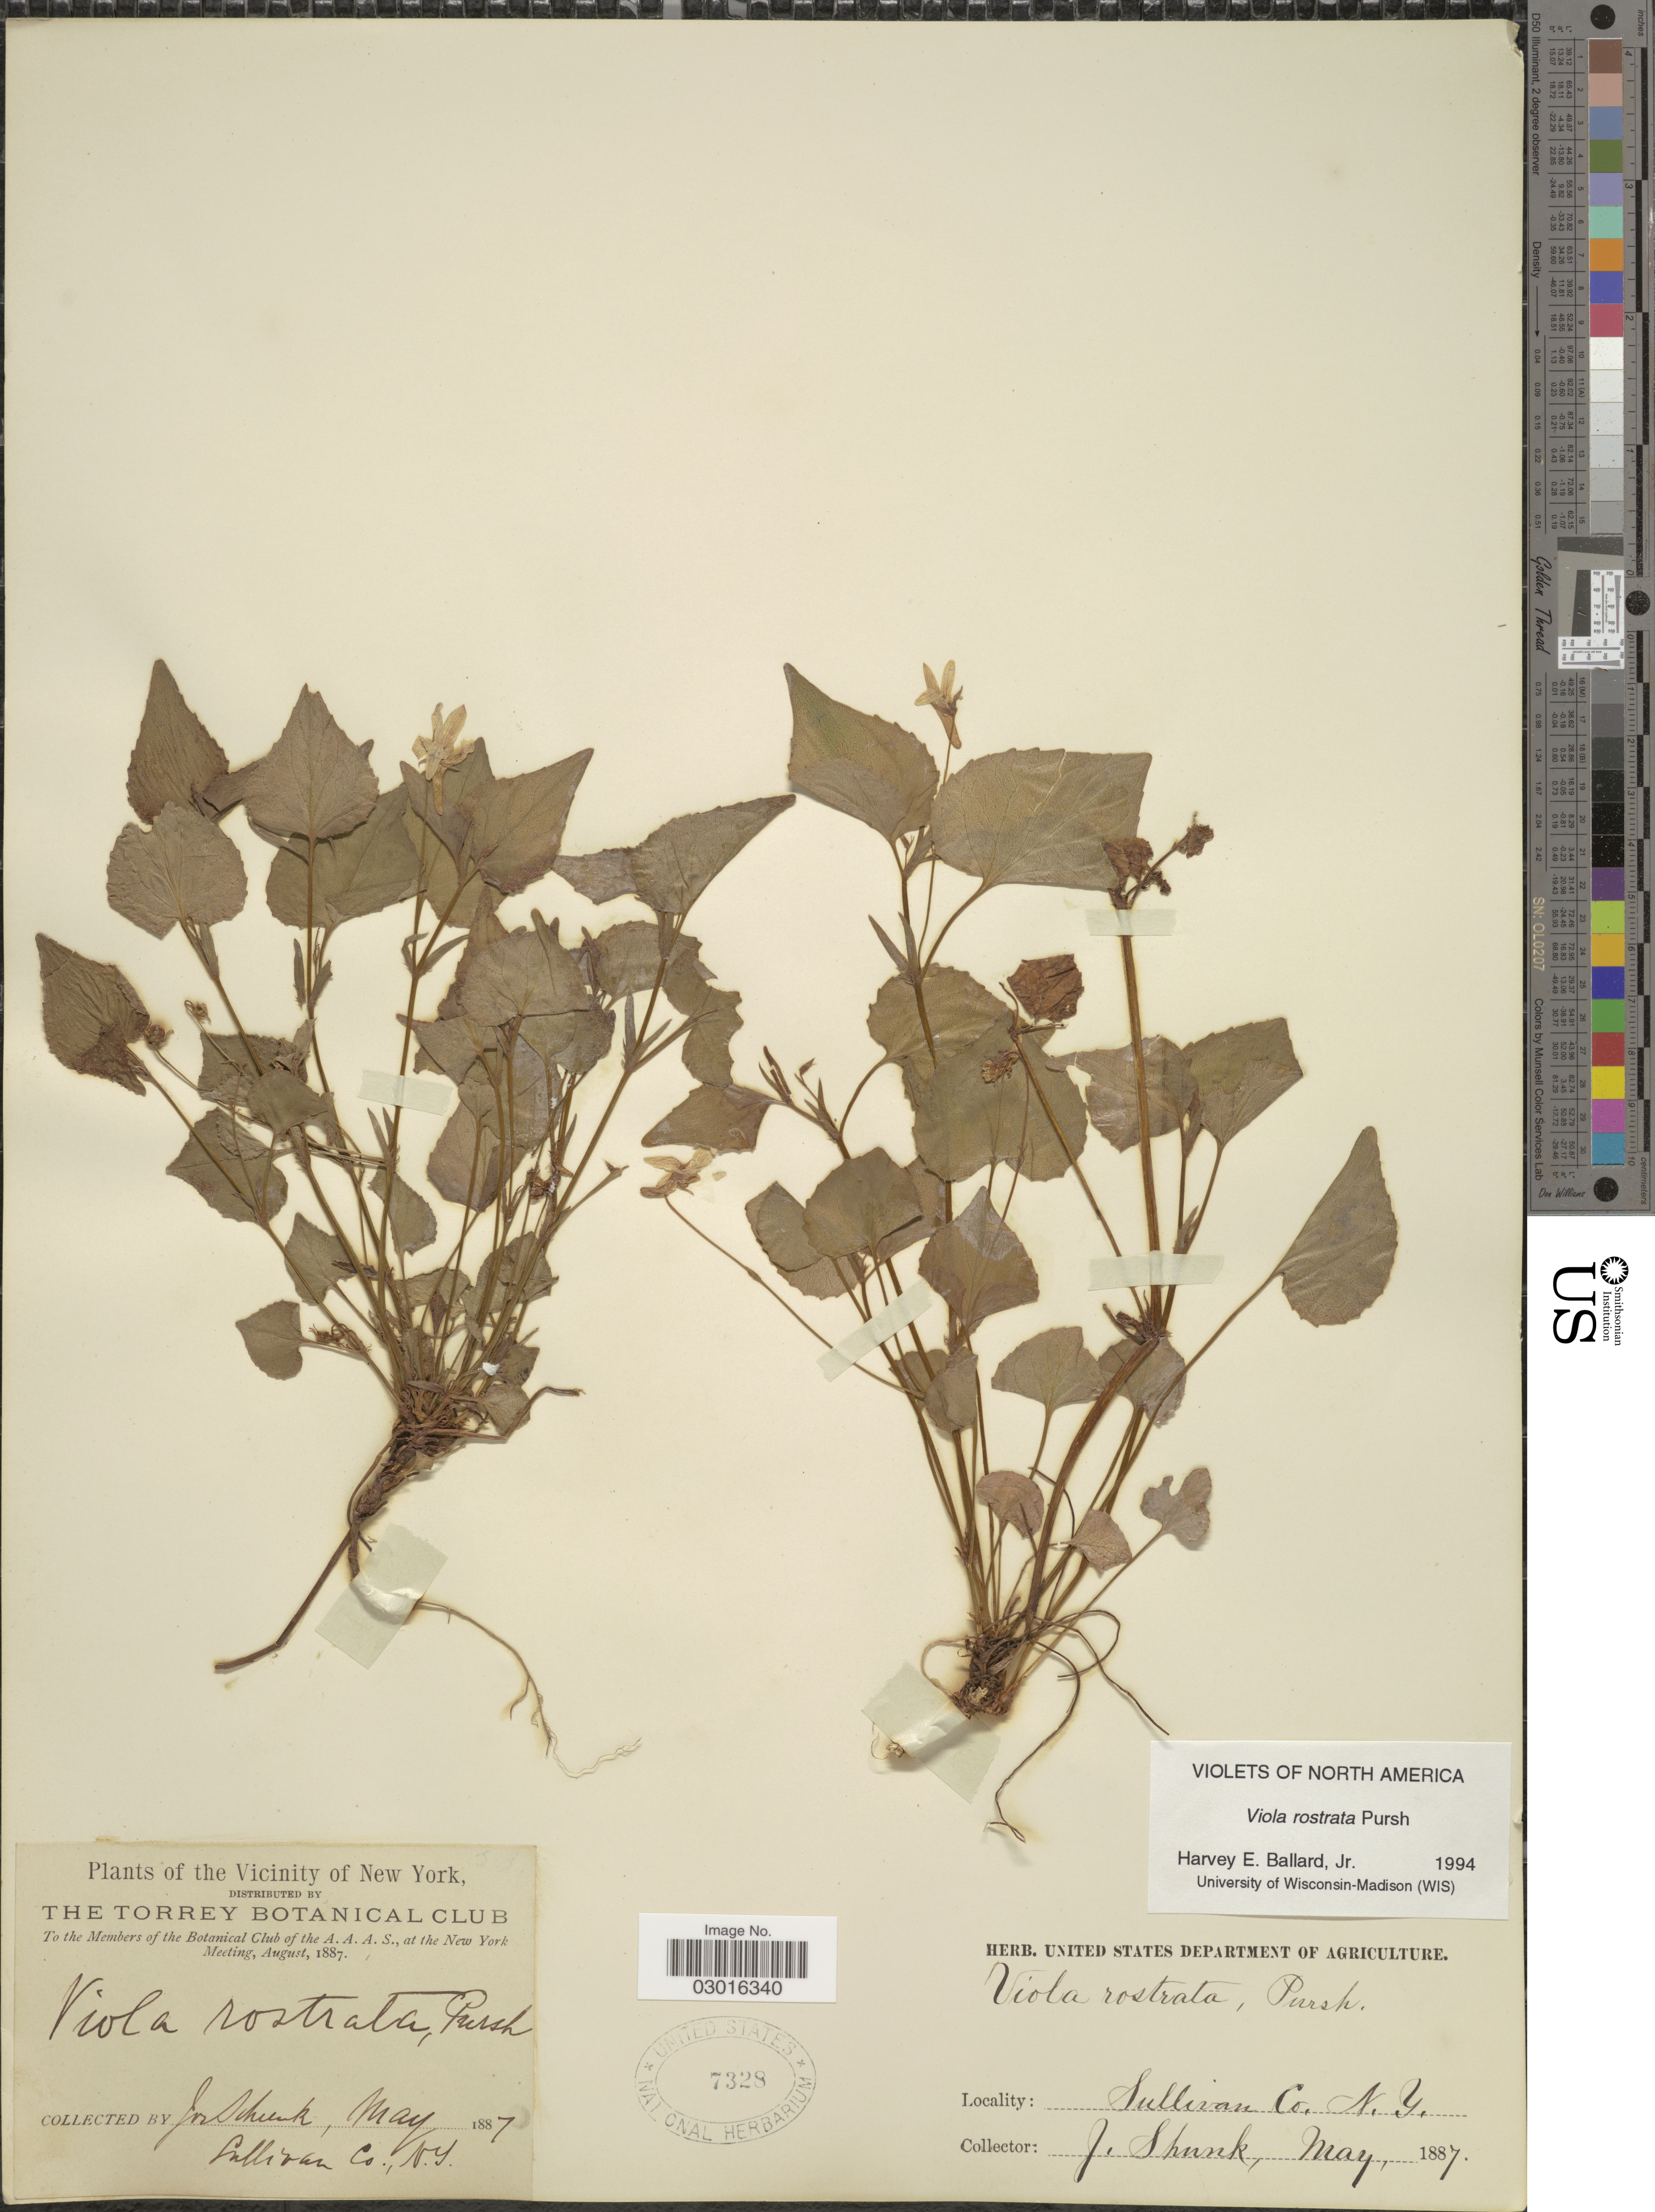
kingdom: Plantae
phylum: Tracheophyta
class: Magnoliopsida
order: Malpighiales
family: Violaceae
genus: Viola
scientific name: Viola rostrata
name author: Pursh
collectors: J. Schunke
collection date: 1887-05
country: United States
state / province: New York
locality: The Vicinity of New York, Sullivan Co.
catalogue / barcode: US 7328